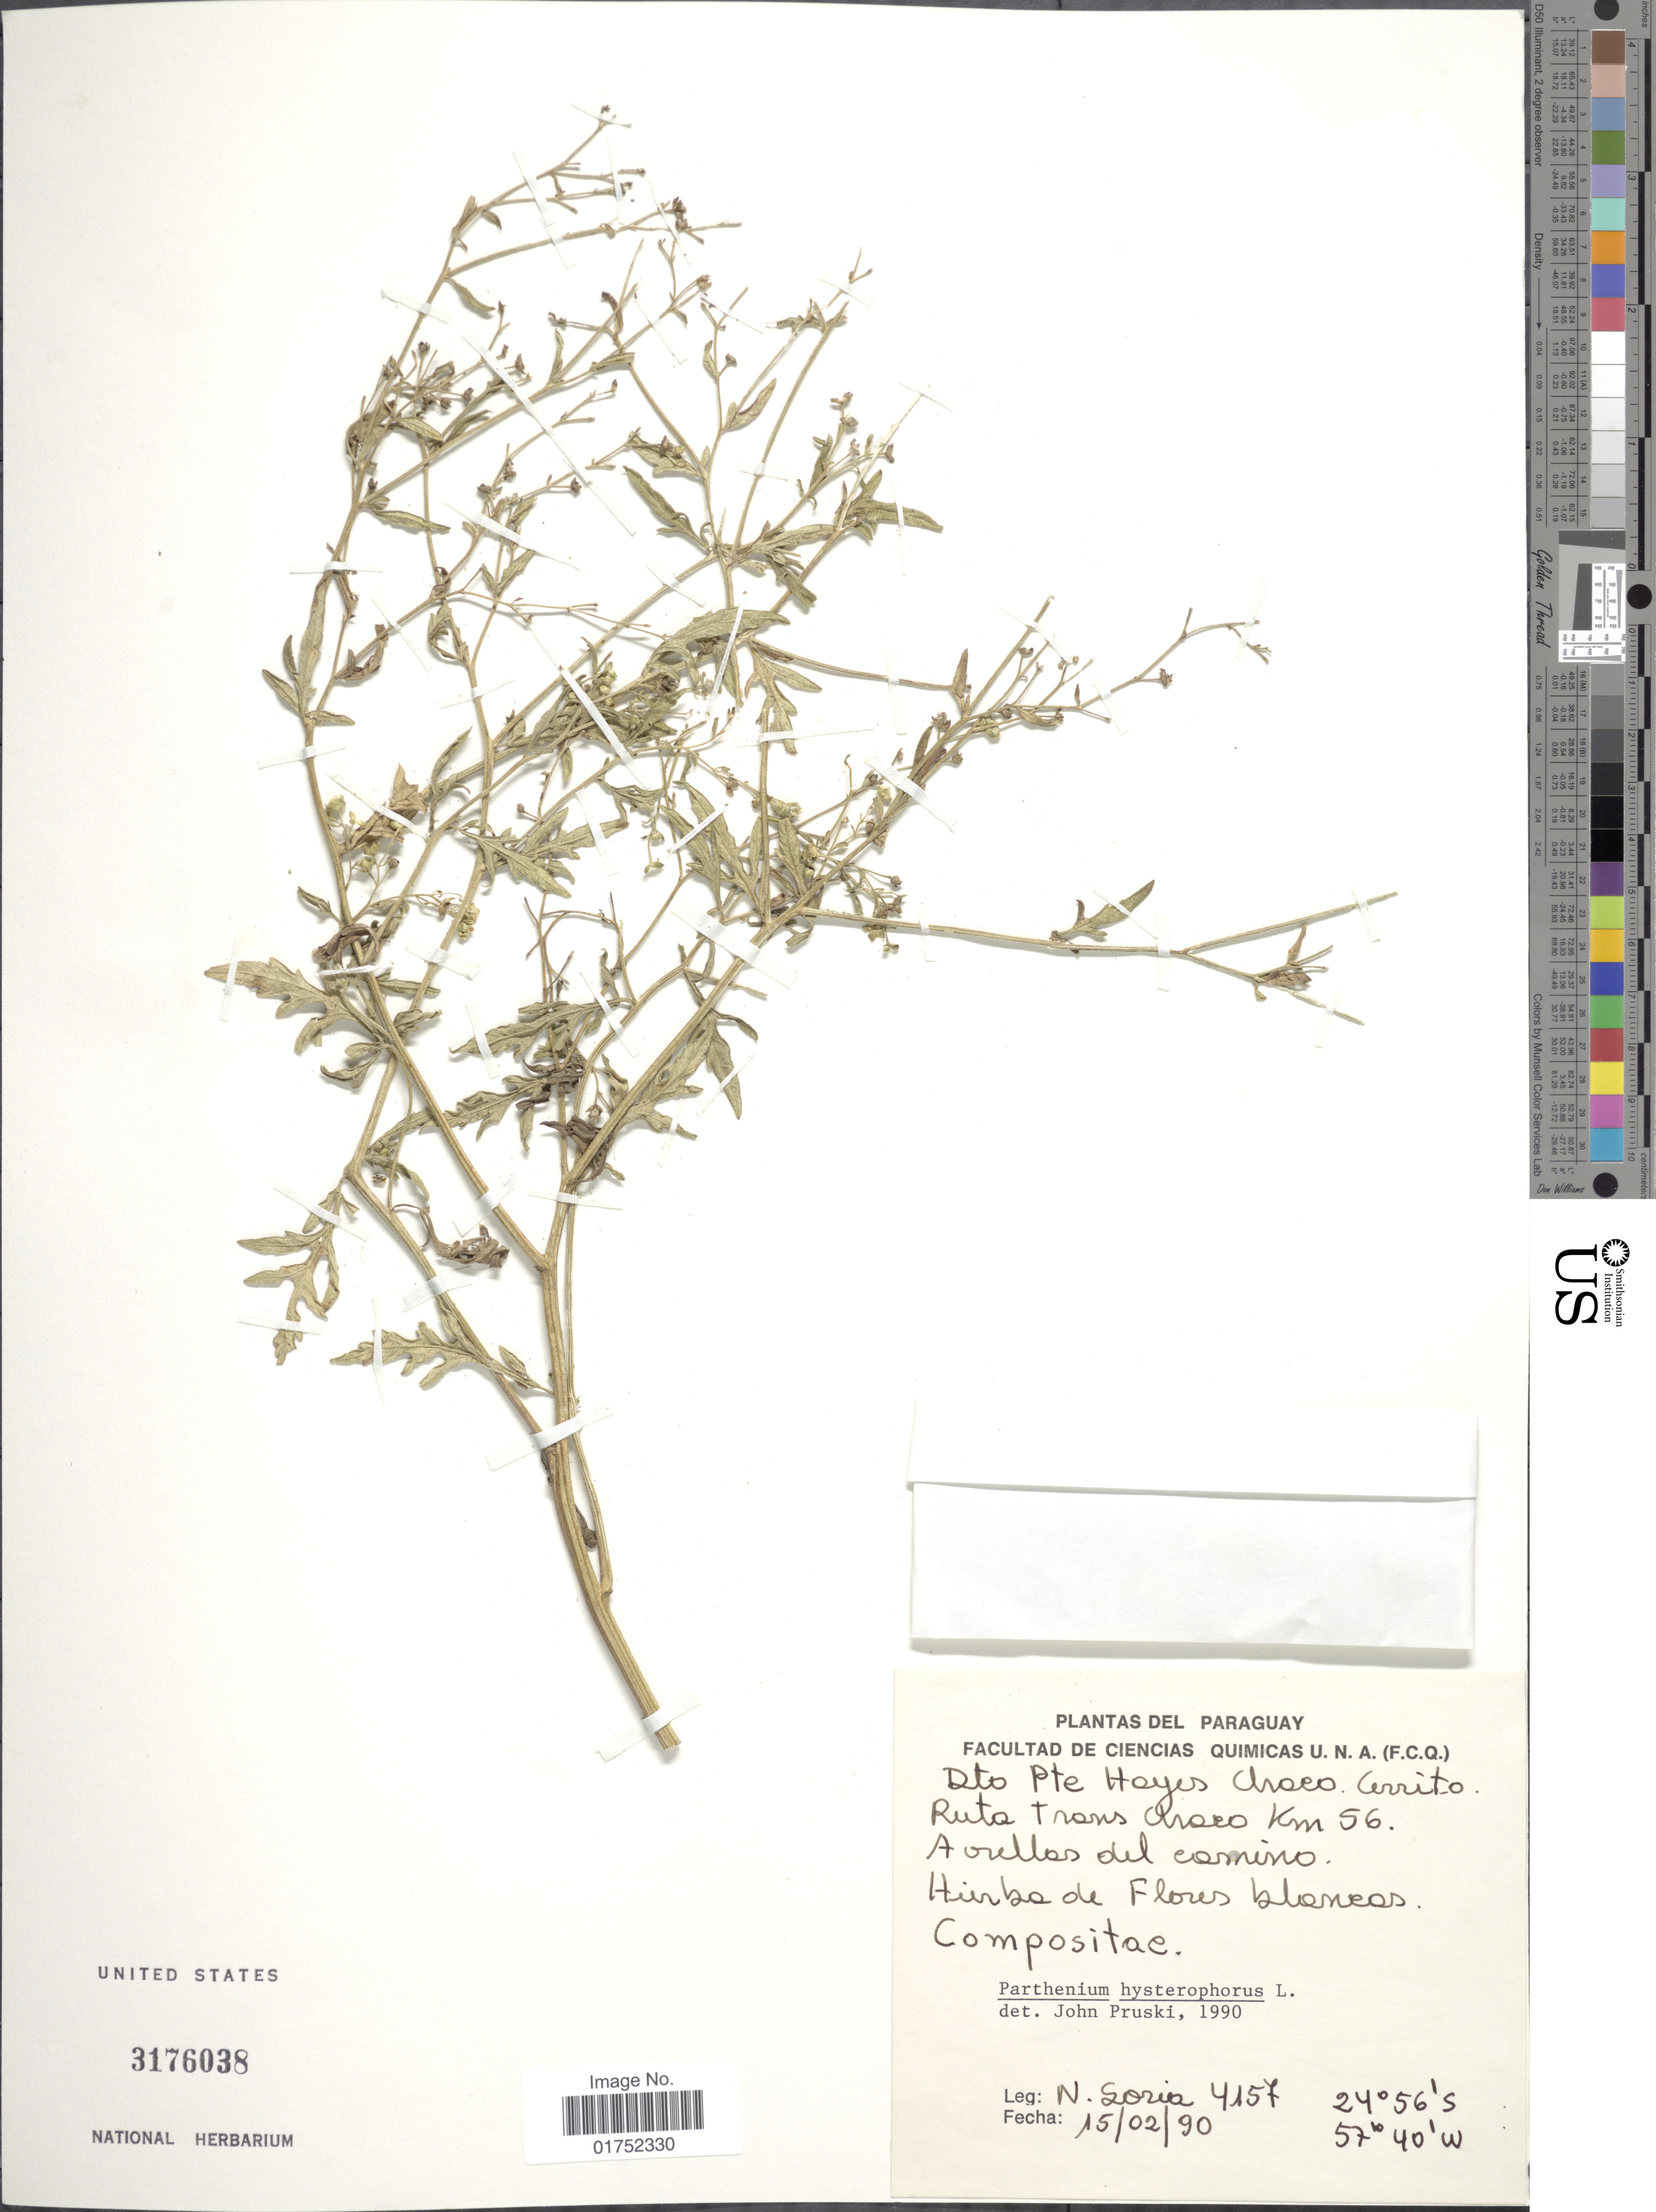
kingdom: Plantae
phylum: Tracheophyta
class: Magnoliopsida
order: Asterales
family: Asteraceae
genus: Parthenium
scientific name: Parthenium hysterophorus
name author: L.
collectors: N. Soria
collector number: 4157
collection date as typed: Transcribed d/m/y: 15/2/90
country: Paraguay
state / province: Presidente Hayes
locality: Dto Pte Hayes, Choro Cerrito Ruta Trans Choro Km 56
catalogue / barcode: US 3176038